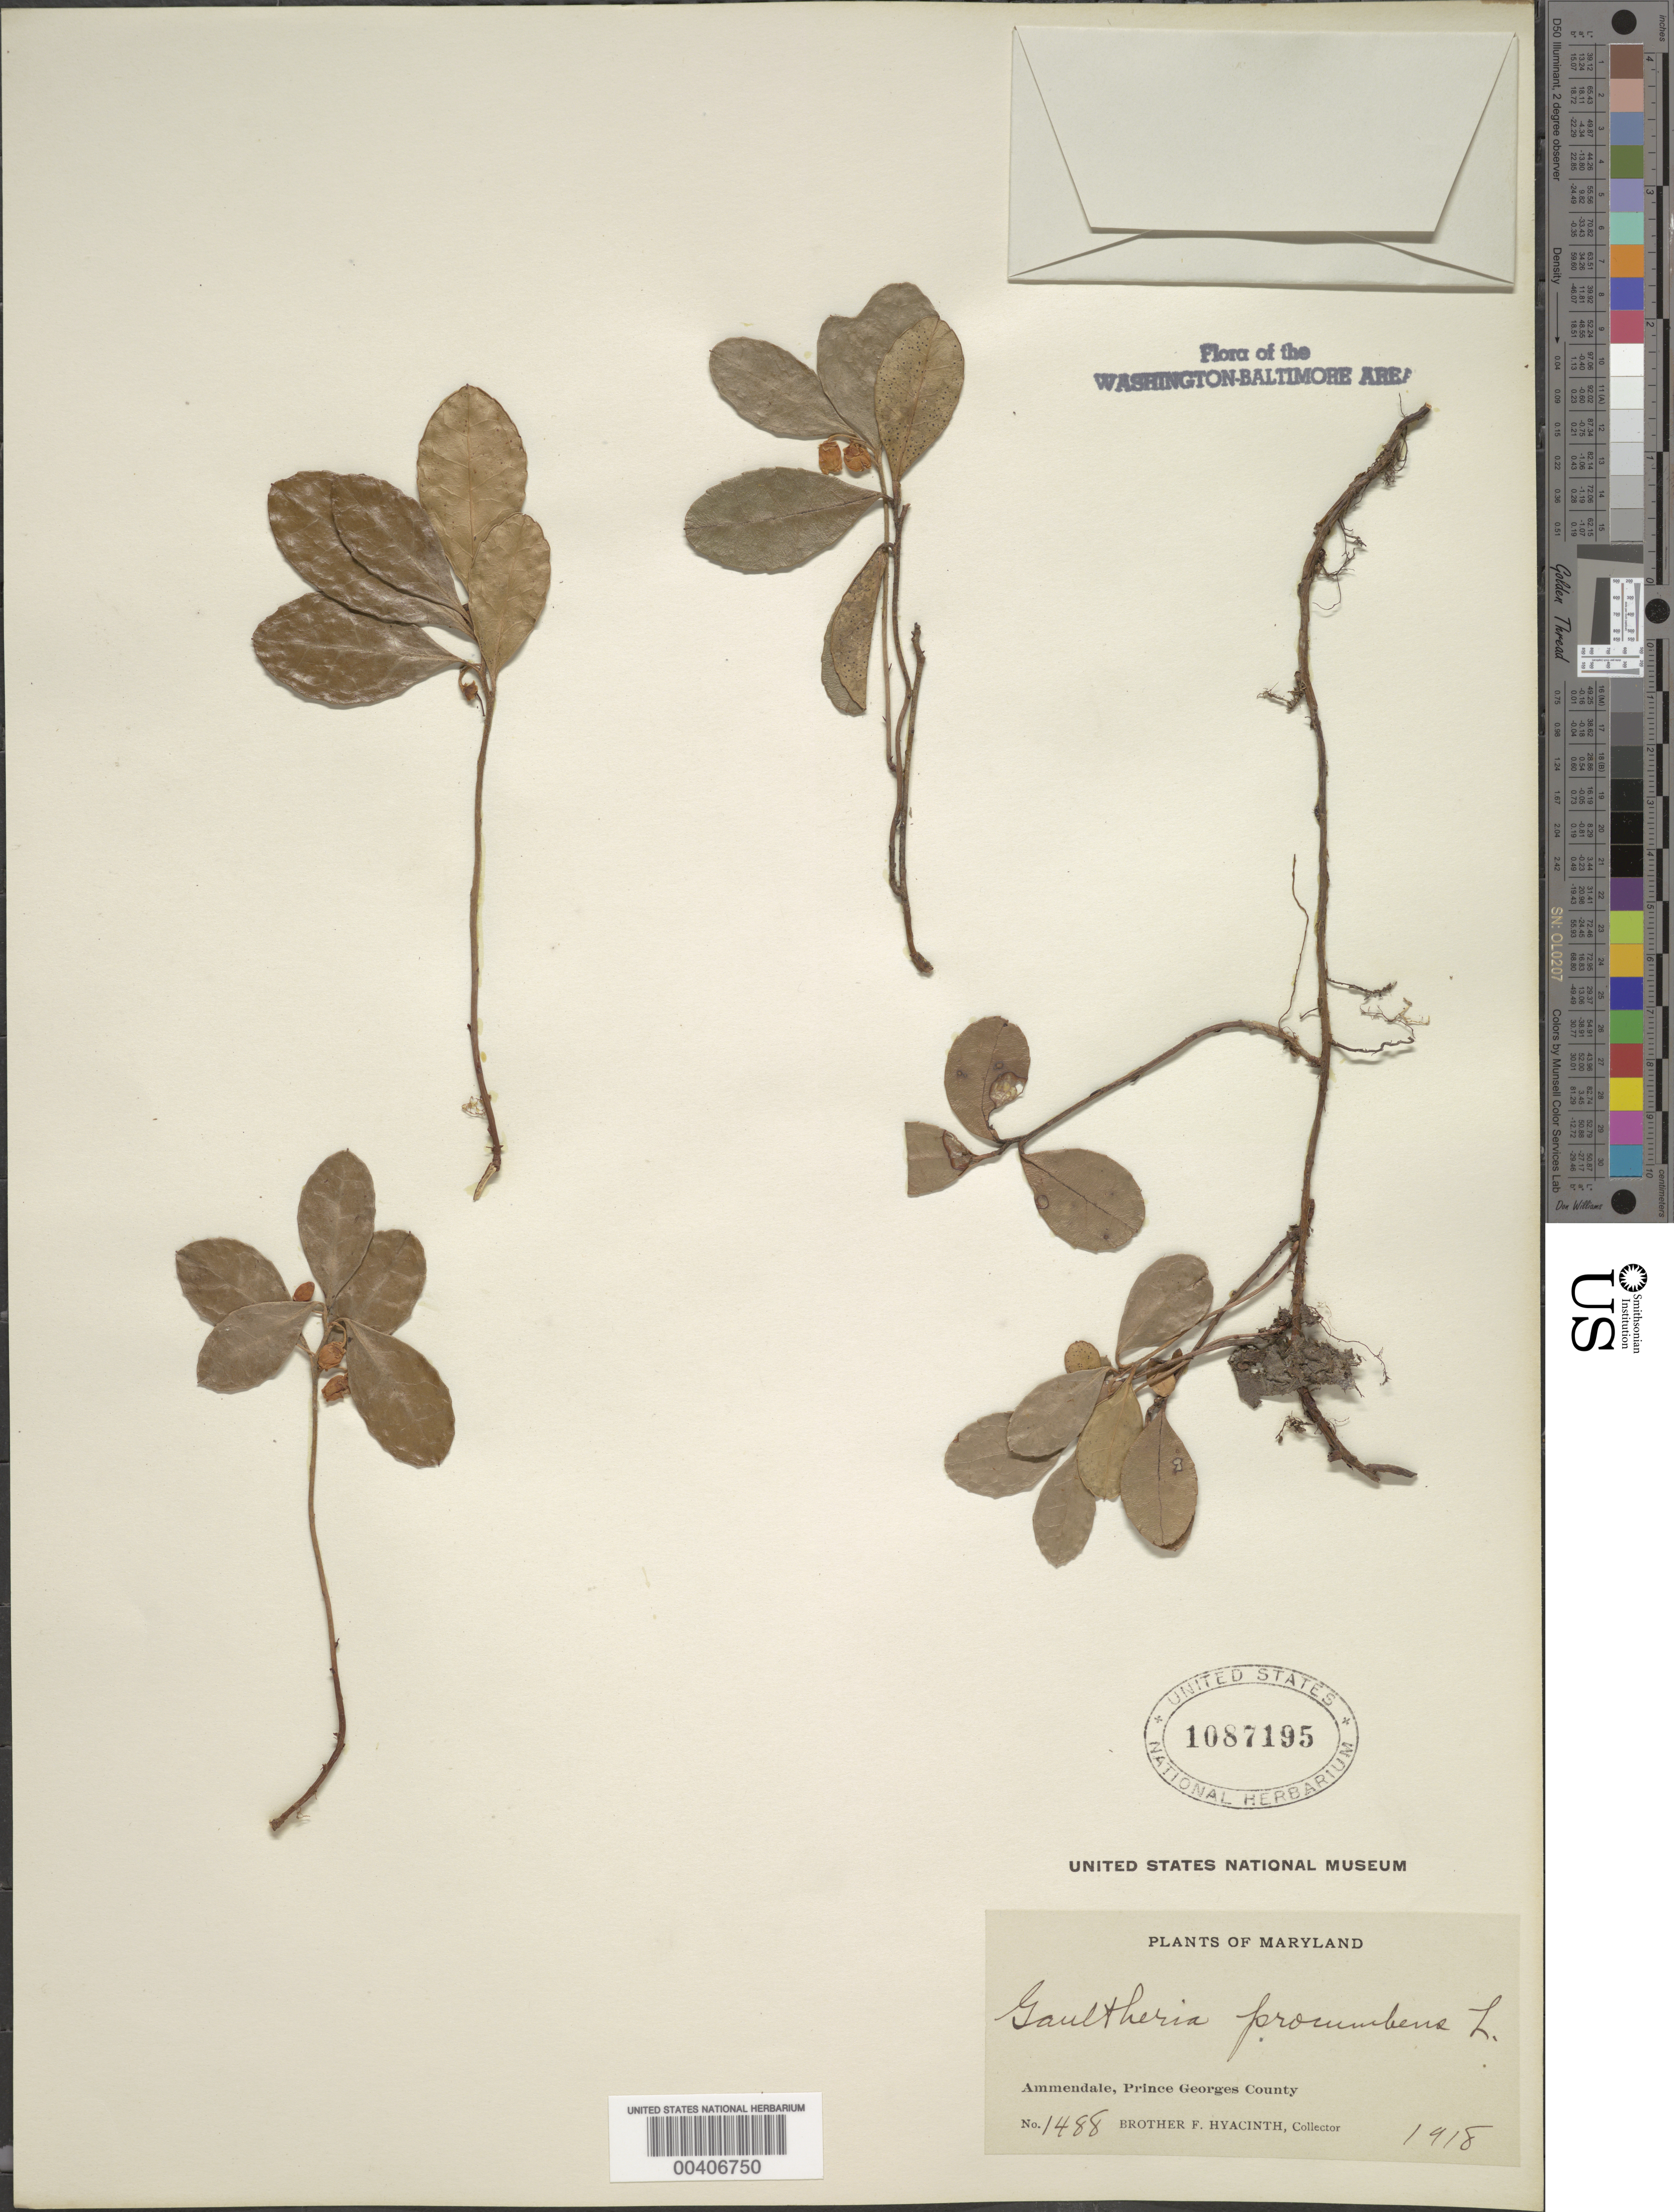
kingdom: Plantae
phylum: Tracheophyta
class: Magnoliopsida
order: Ericales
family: Ericaceae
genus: Gaultheria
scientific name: Gaultheria procumbens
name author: L.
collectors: F. Hyacinth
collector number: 1488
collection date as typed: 1918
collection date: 1918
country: United States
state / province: Maryland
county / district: Prince George's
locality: Ammendale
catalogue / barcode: US 1087195